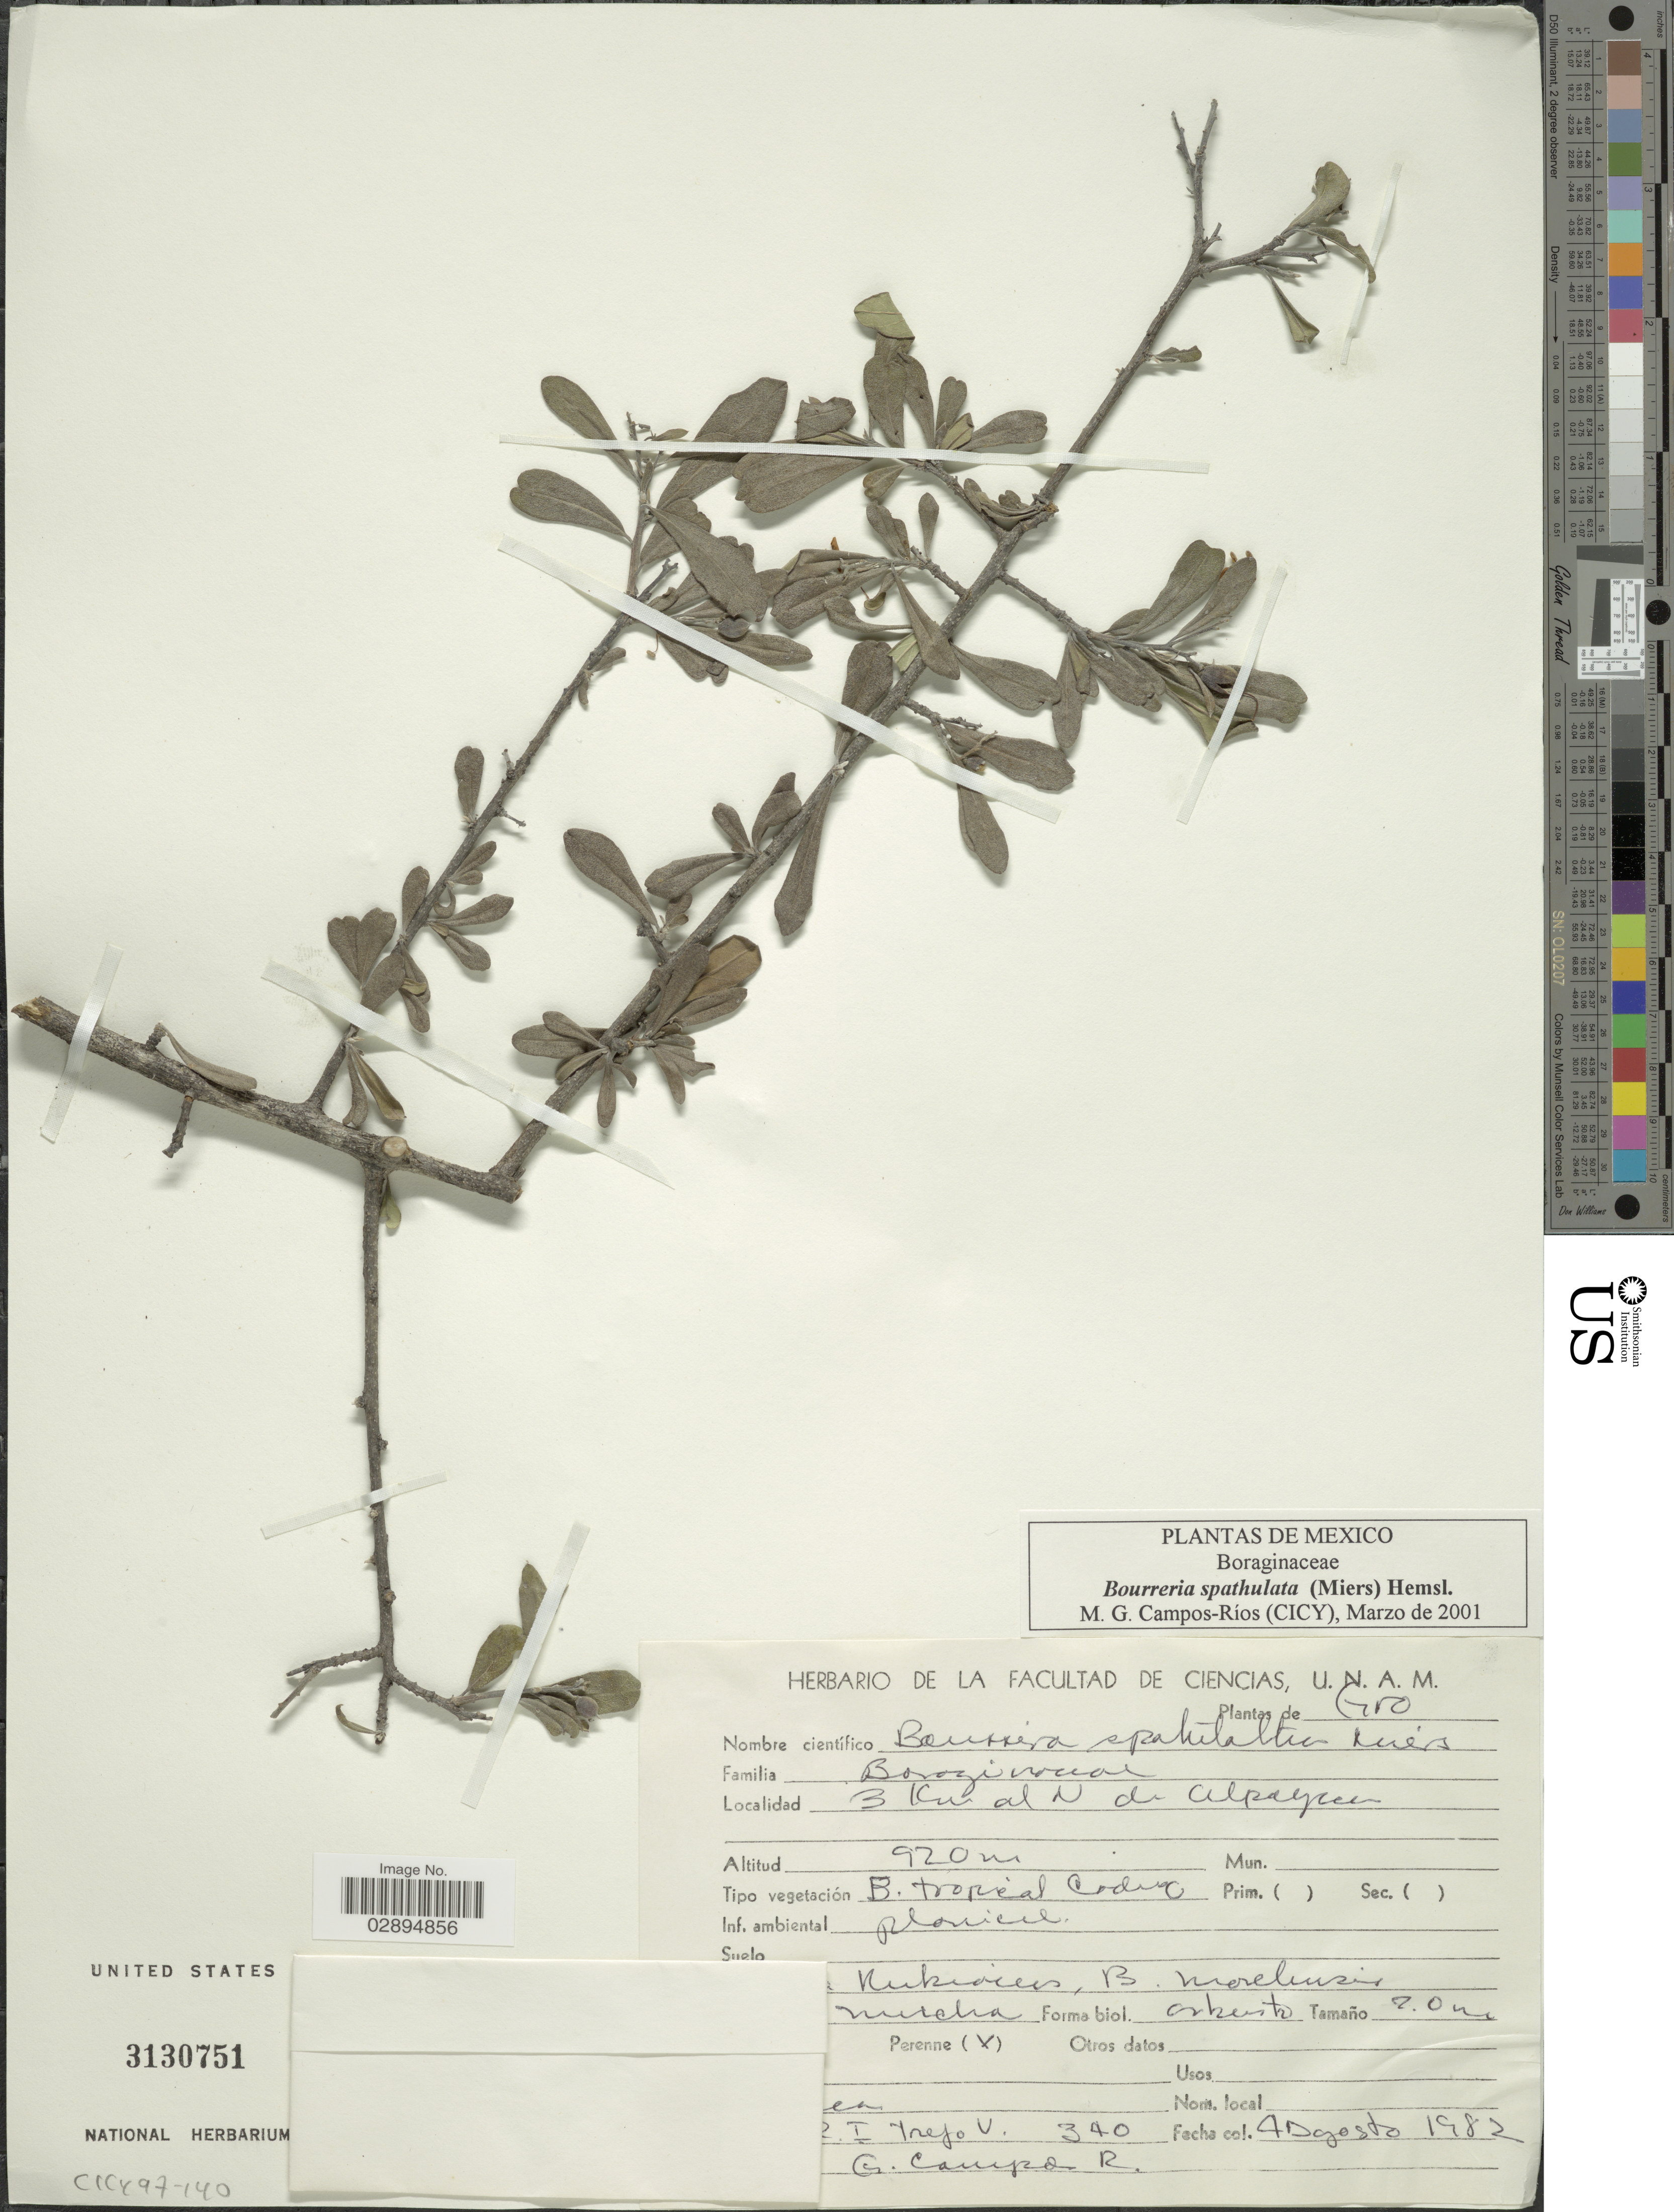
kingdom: Plantae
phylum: Tracheophyta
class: Magnoliopsida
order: Boraginales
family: Ehretiaceae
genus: Bourreria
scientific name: Bourreria spathulata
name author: (Miers) Hemsl.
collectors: R. Trejo V.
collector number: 340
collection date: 1982-08-04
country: Mexico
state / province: Guerrero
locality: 3 Km al N de Alpayan.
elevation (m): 920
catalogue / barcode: US 3130751